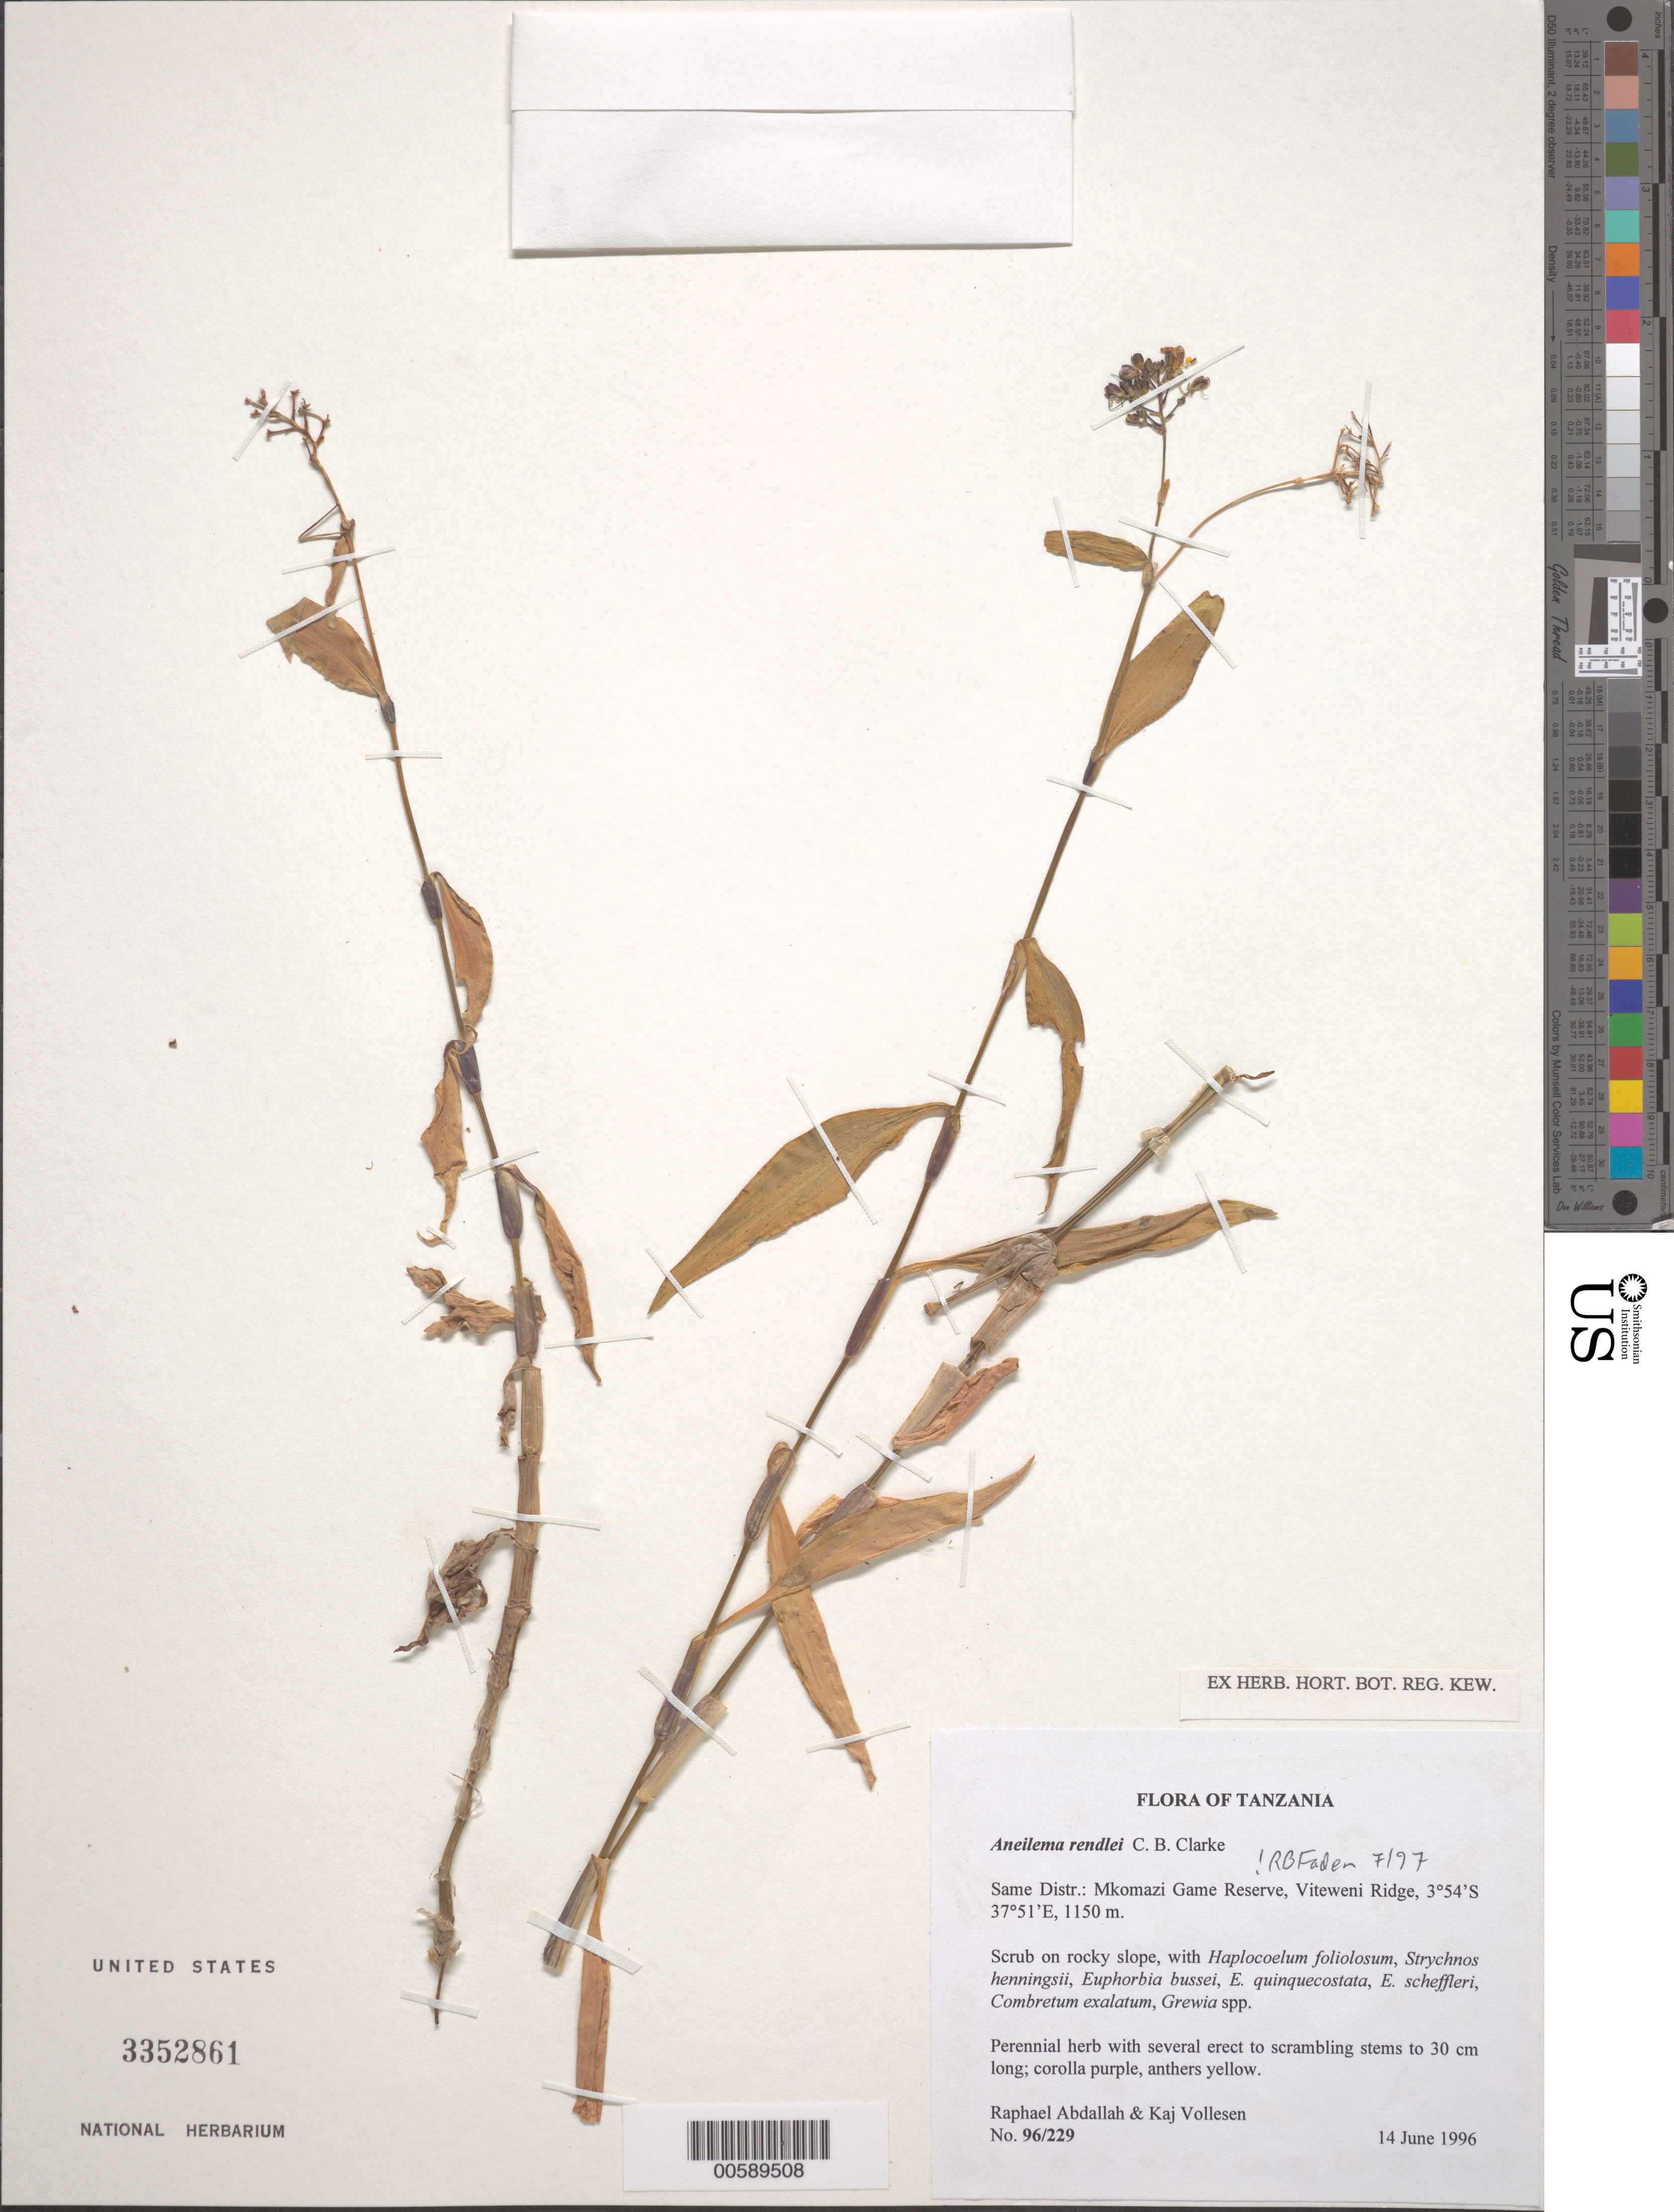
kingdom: Plantae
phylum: Tracheophyta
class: Liliopsida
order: Commelinales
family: Commelinaceae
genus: Aneilema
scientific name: Aneilema rendlei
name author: C.B. Clarke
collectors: R. Abdallah & K. Vollesen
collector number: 96/229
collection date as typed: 14 Jun 1996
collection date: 1996-06-14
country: Tanzania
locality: Mokomazi game reserve, viteweni ridge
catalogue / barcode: US 3352861